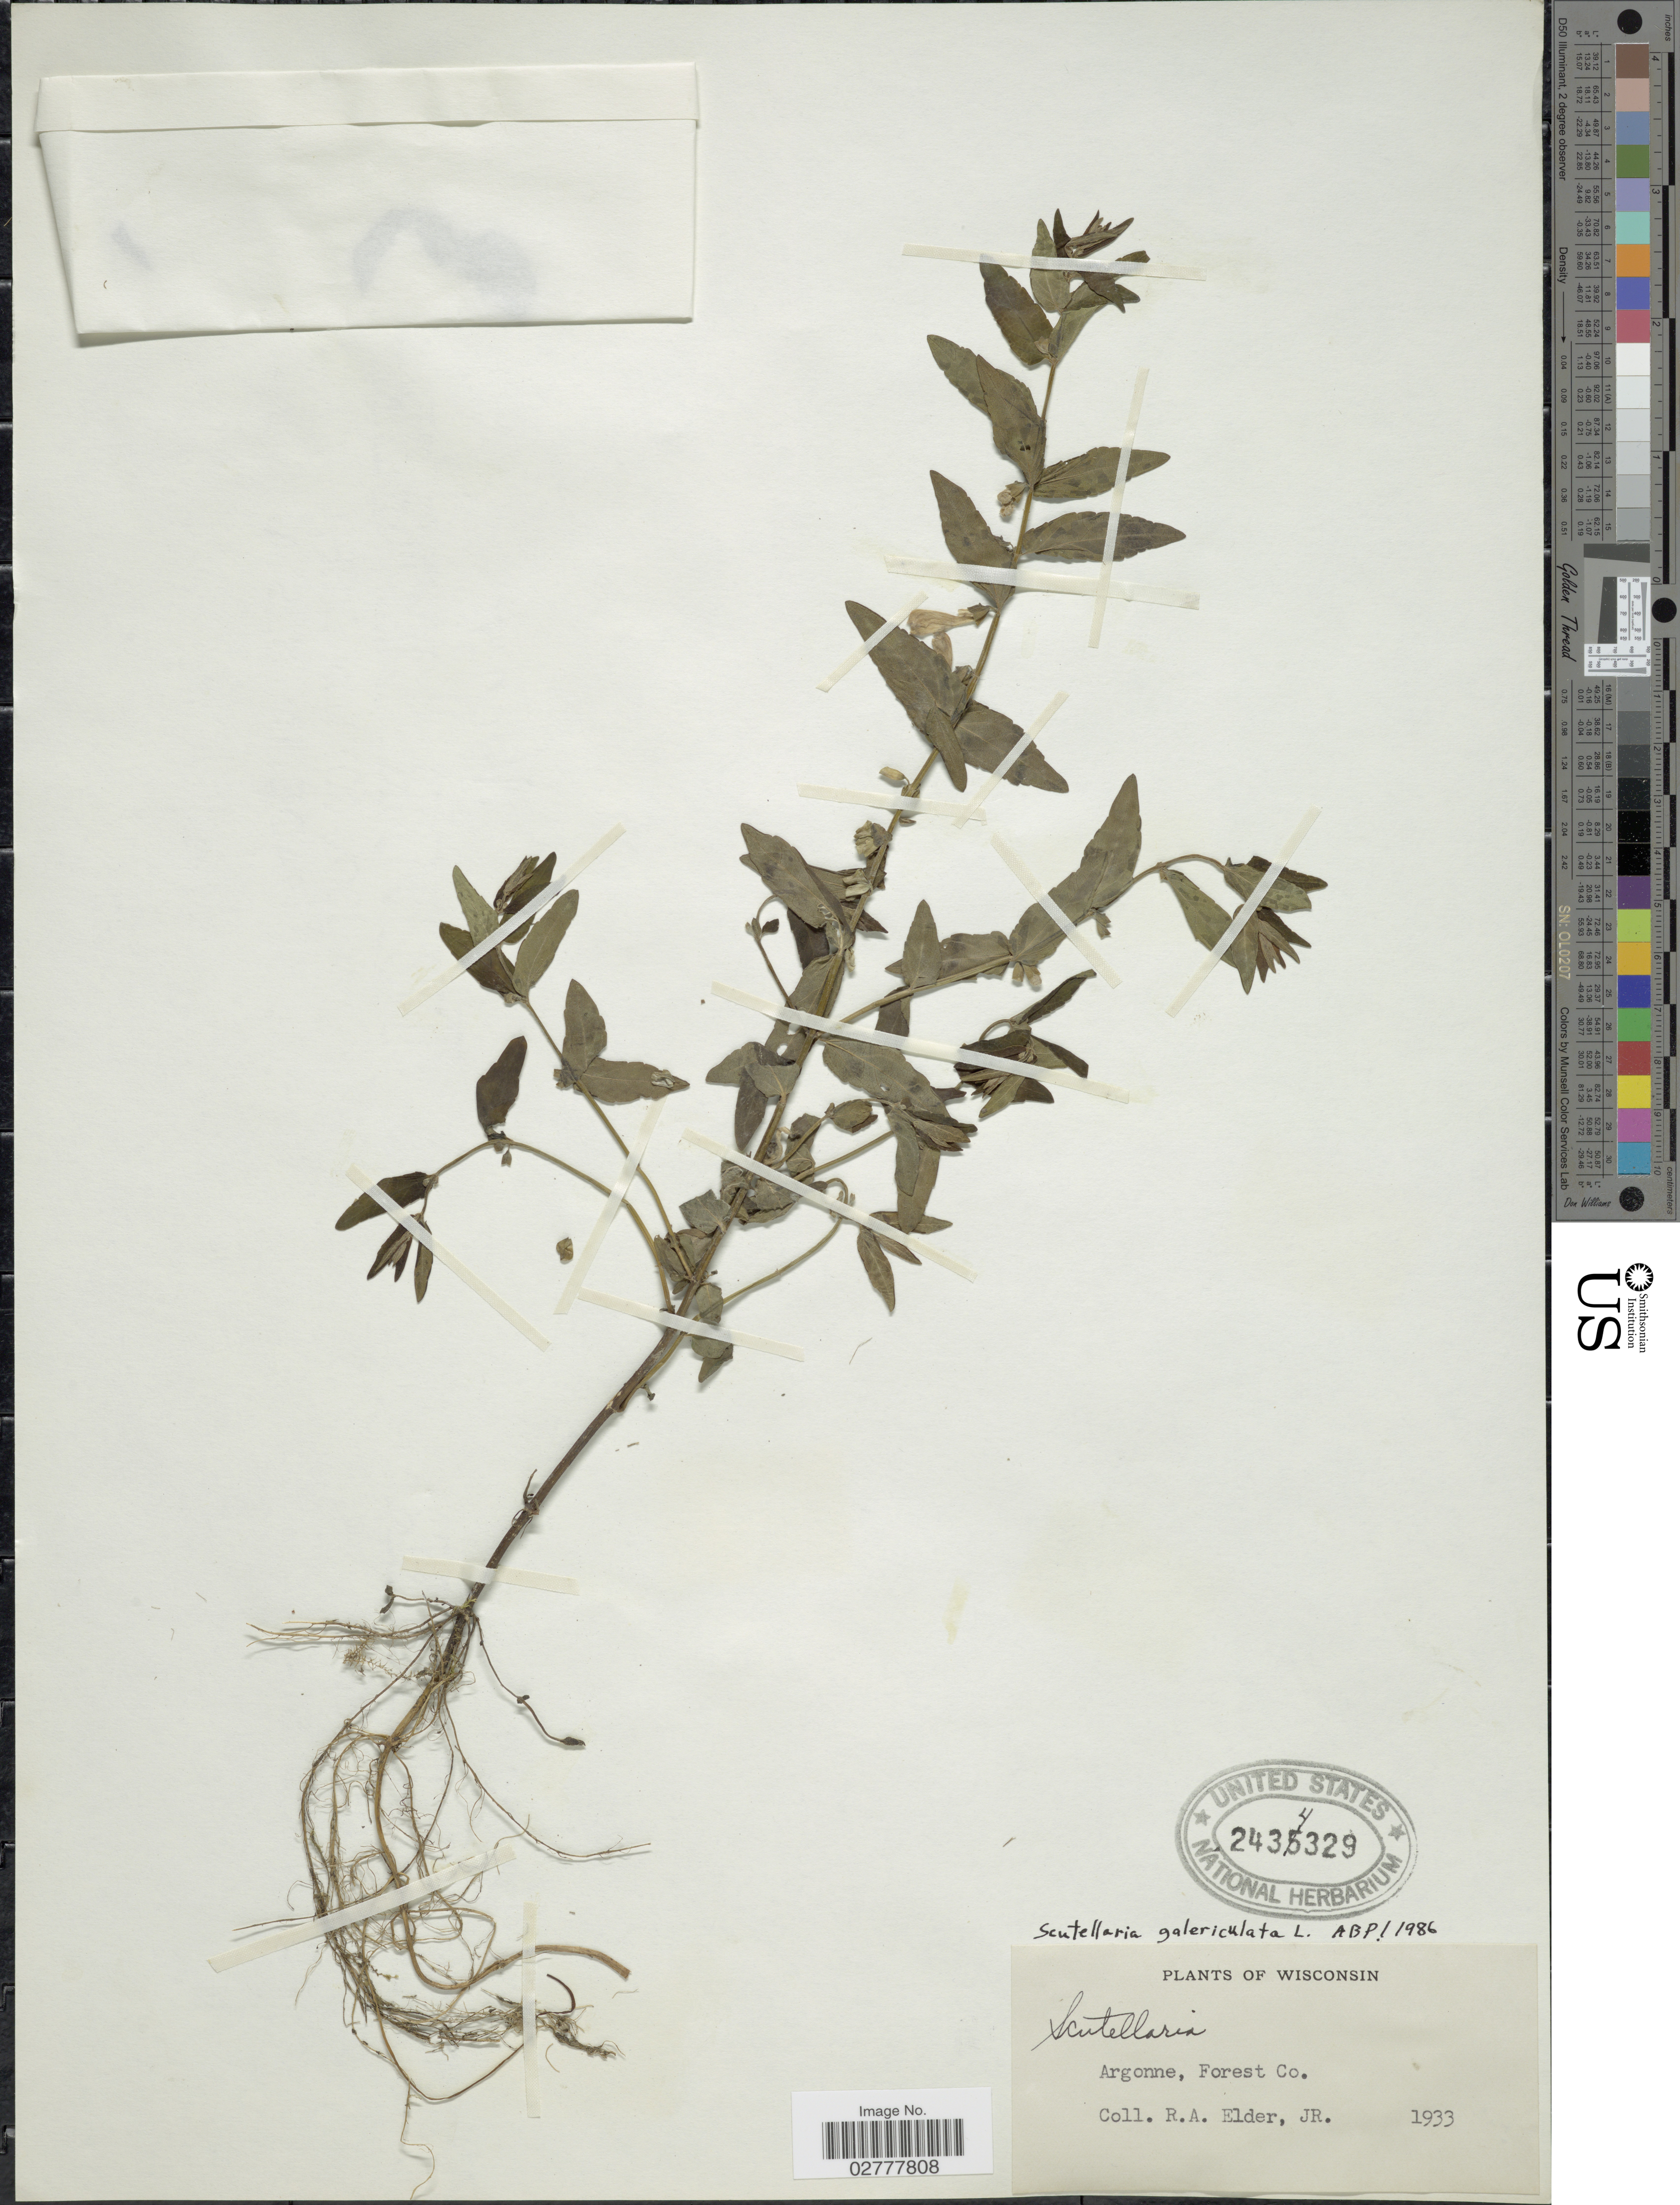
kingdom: Plantae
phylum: Tracheophyta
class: Magnoliopsida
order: Lamiales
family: Lamiaceae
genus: Scutellaria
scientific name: Scutellaria galericulata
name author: L.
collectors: R. Elder Jr.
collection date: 1933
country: United States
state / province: Wisconsin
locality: Argonne, Forest Co.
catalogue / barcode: US 2434329